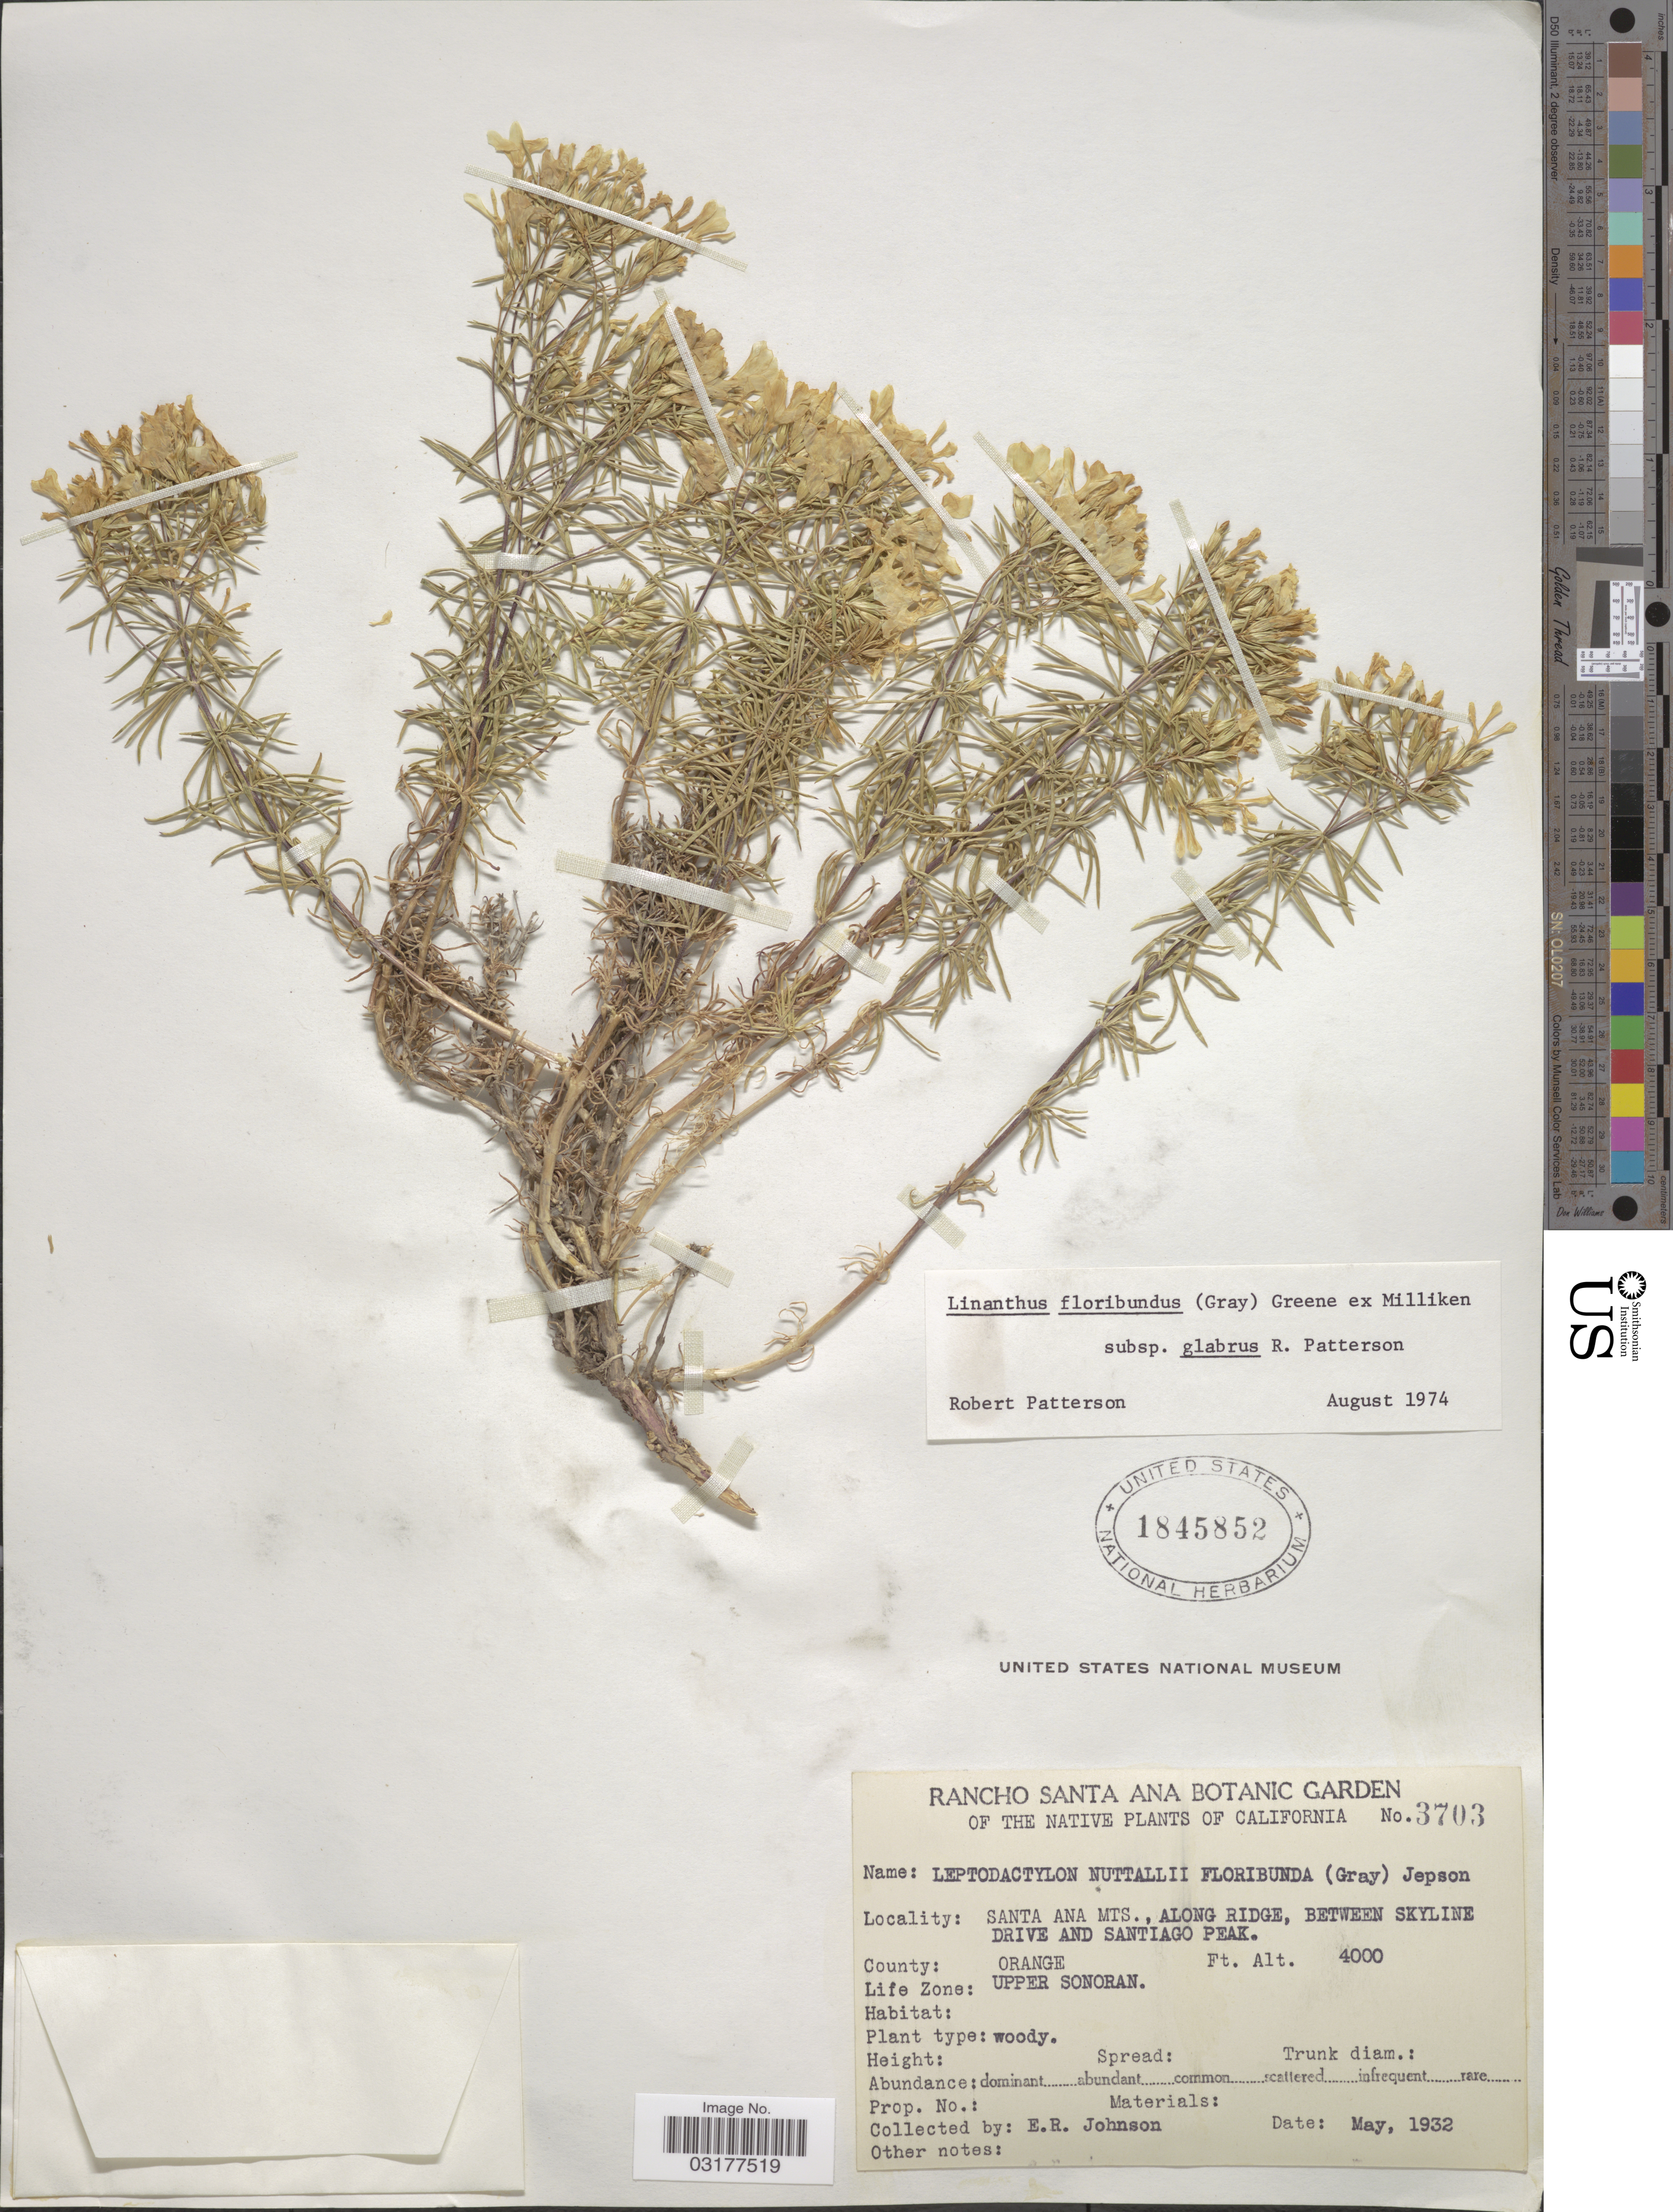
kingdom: Plantae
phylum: Tracheophyta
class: Magnoliopsida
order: Ericales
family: Polemoniaceae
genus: Leptosiphon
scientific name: Leptosiphon floribundus subsp. glaber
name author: (R. Patt.) J.M. Porter & L.A. Johnson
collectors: E. R. Johnson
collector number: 3703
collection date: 1932-05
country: United States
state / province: California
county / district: Orange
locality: Santa Ana Mts., along ridge, between Skyline Drive and Santiago Peak. County: Orange. Life Zone: Upper Sonoran.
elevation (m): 1219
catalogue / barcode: US 1845852